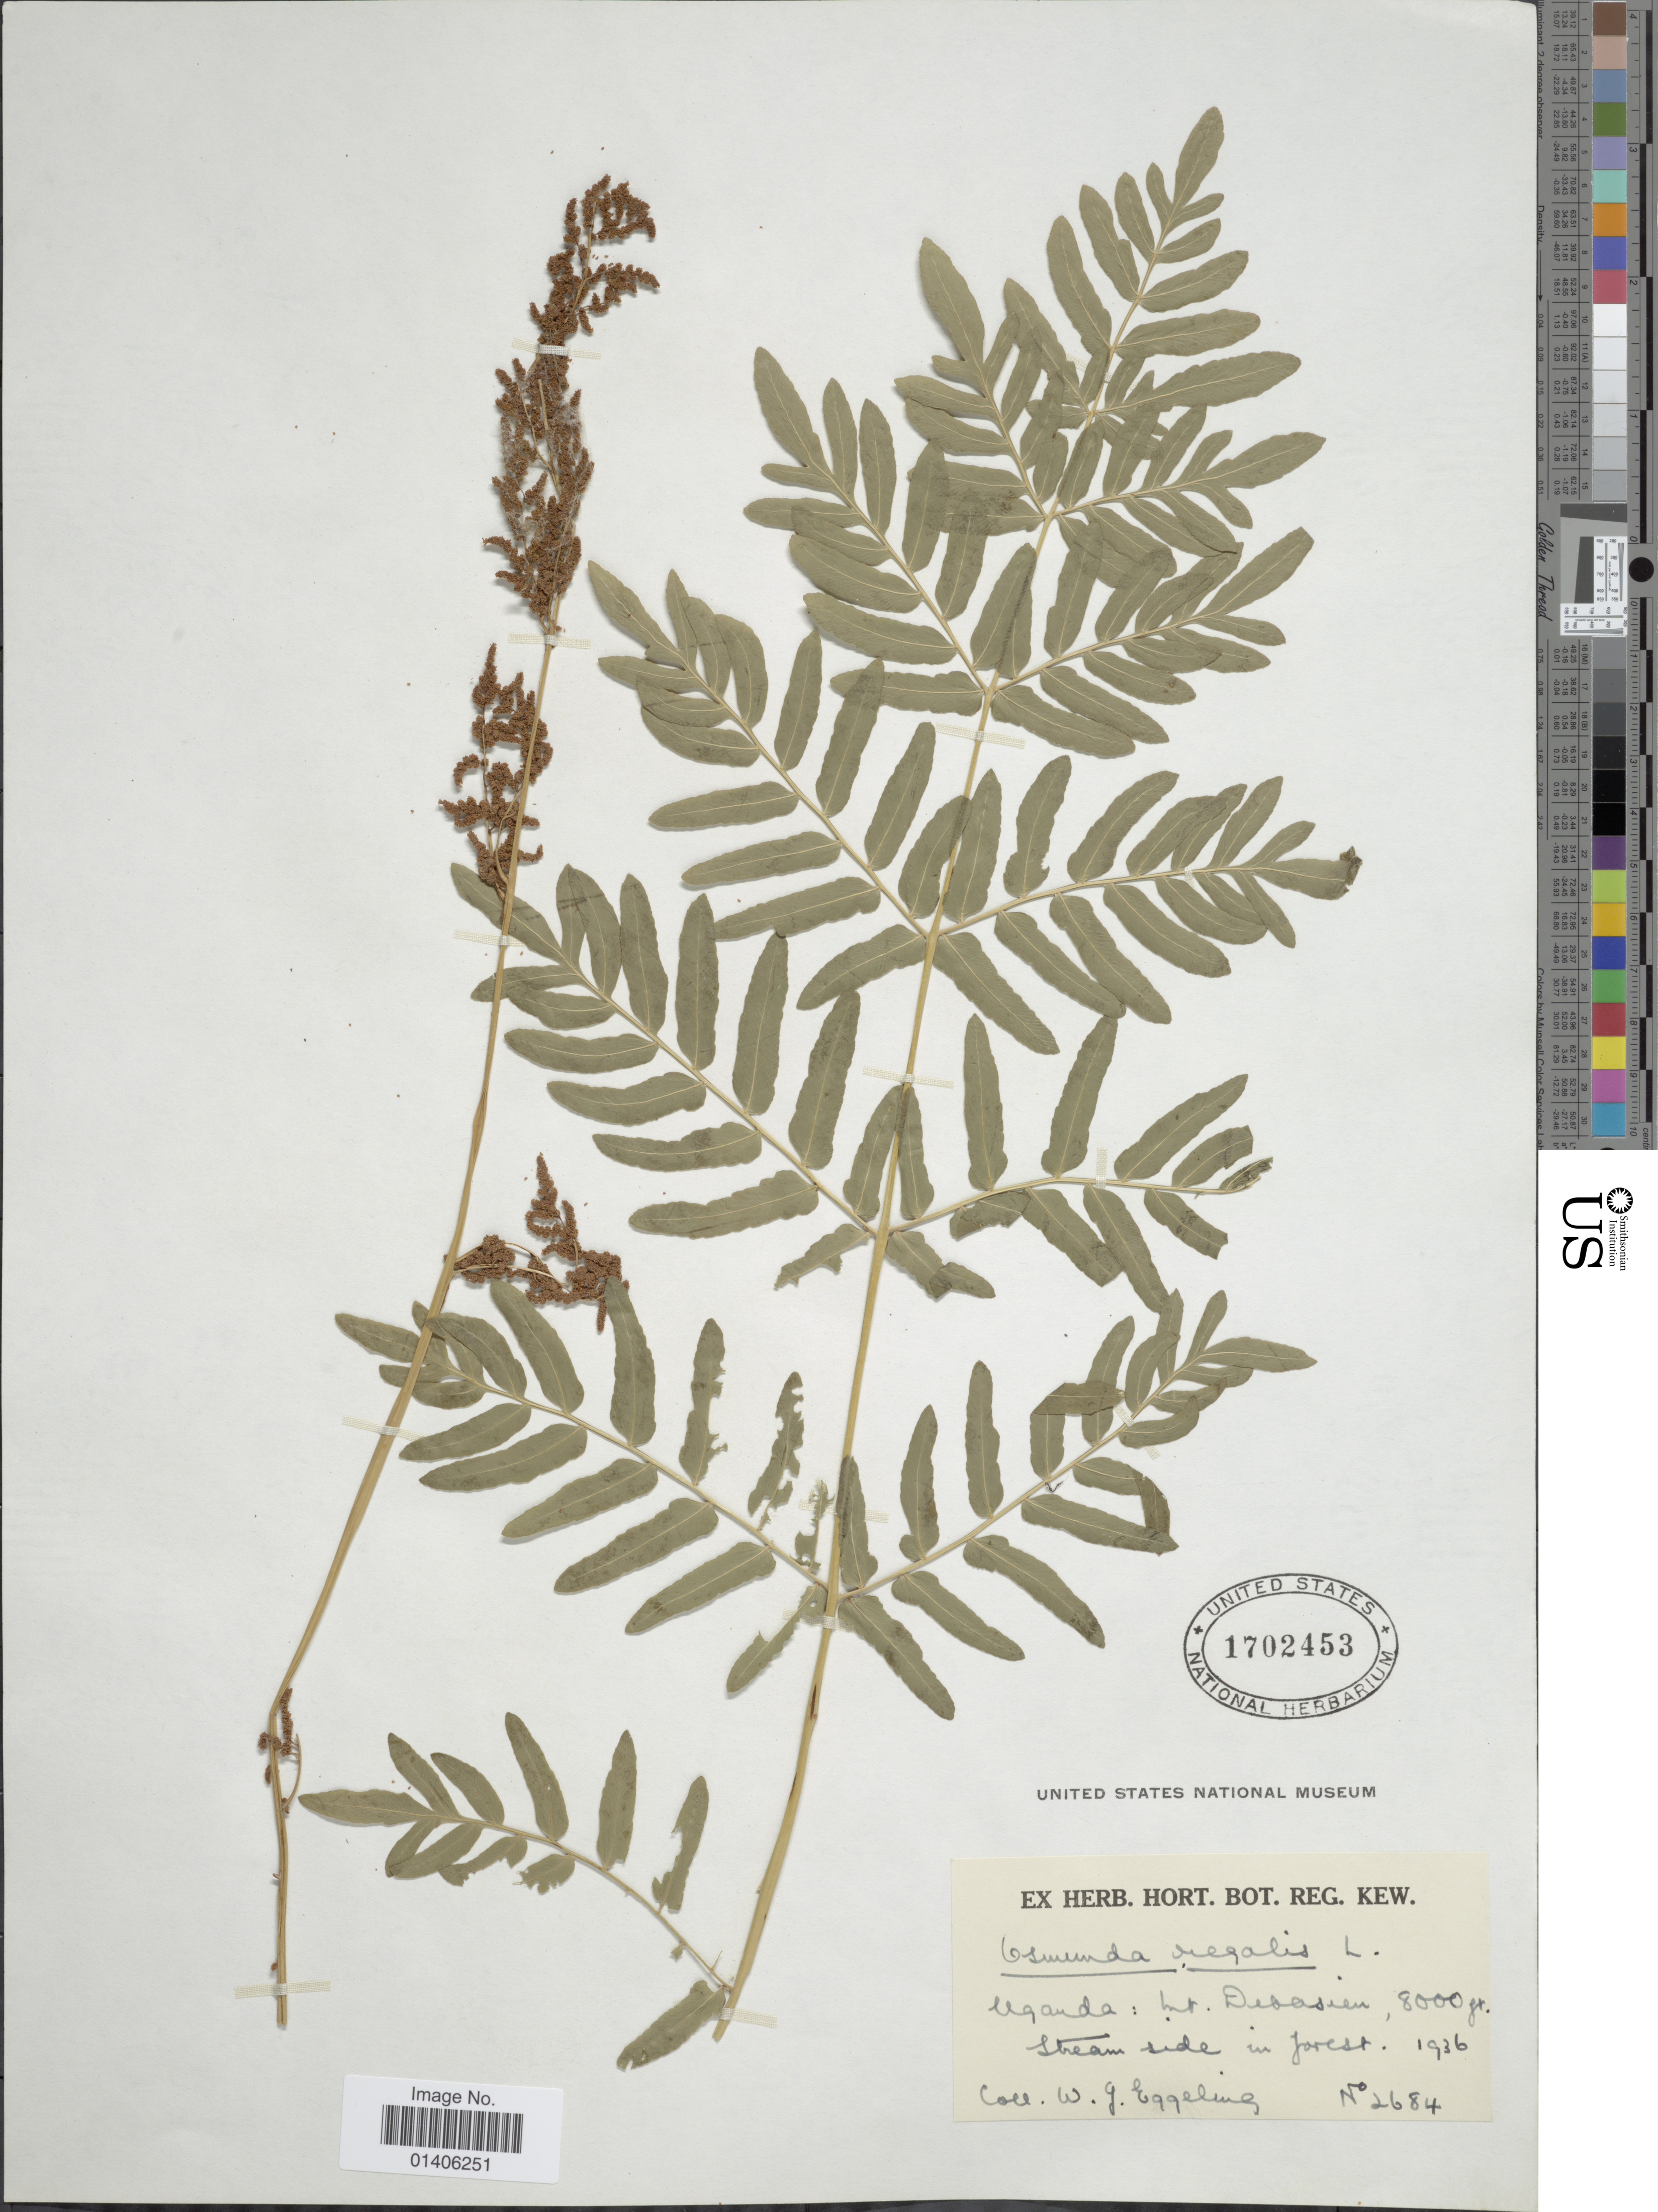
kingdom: Plantae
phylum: Tracheophyta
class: Polypodiopsida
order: Osmundales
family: Osmundaceae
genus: Osmunda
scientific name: Osmunda regalis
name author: L.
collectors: W. Eggeling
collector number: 2684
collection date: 1936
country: Uganda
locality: Mt Debasien.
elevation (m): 2438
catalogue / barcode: US 1702453